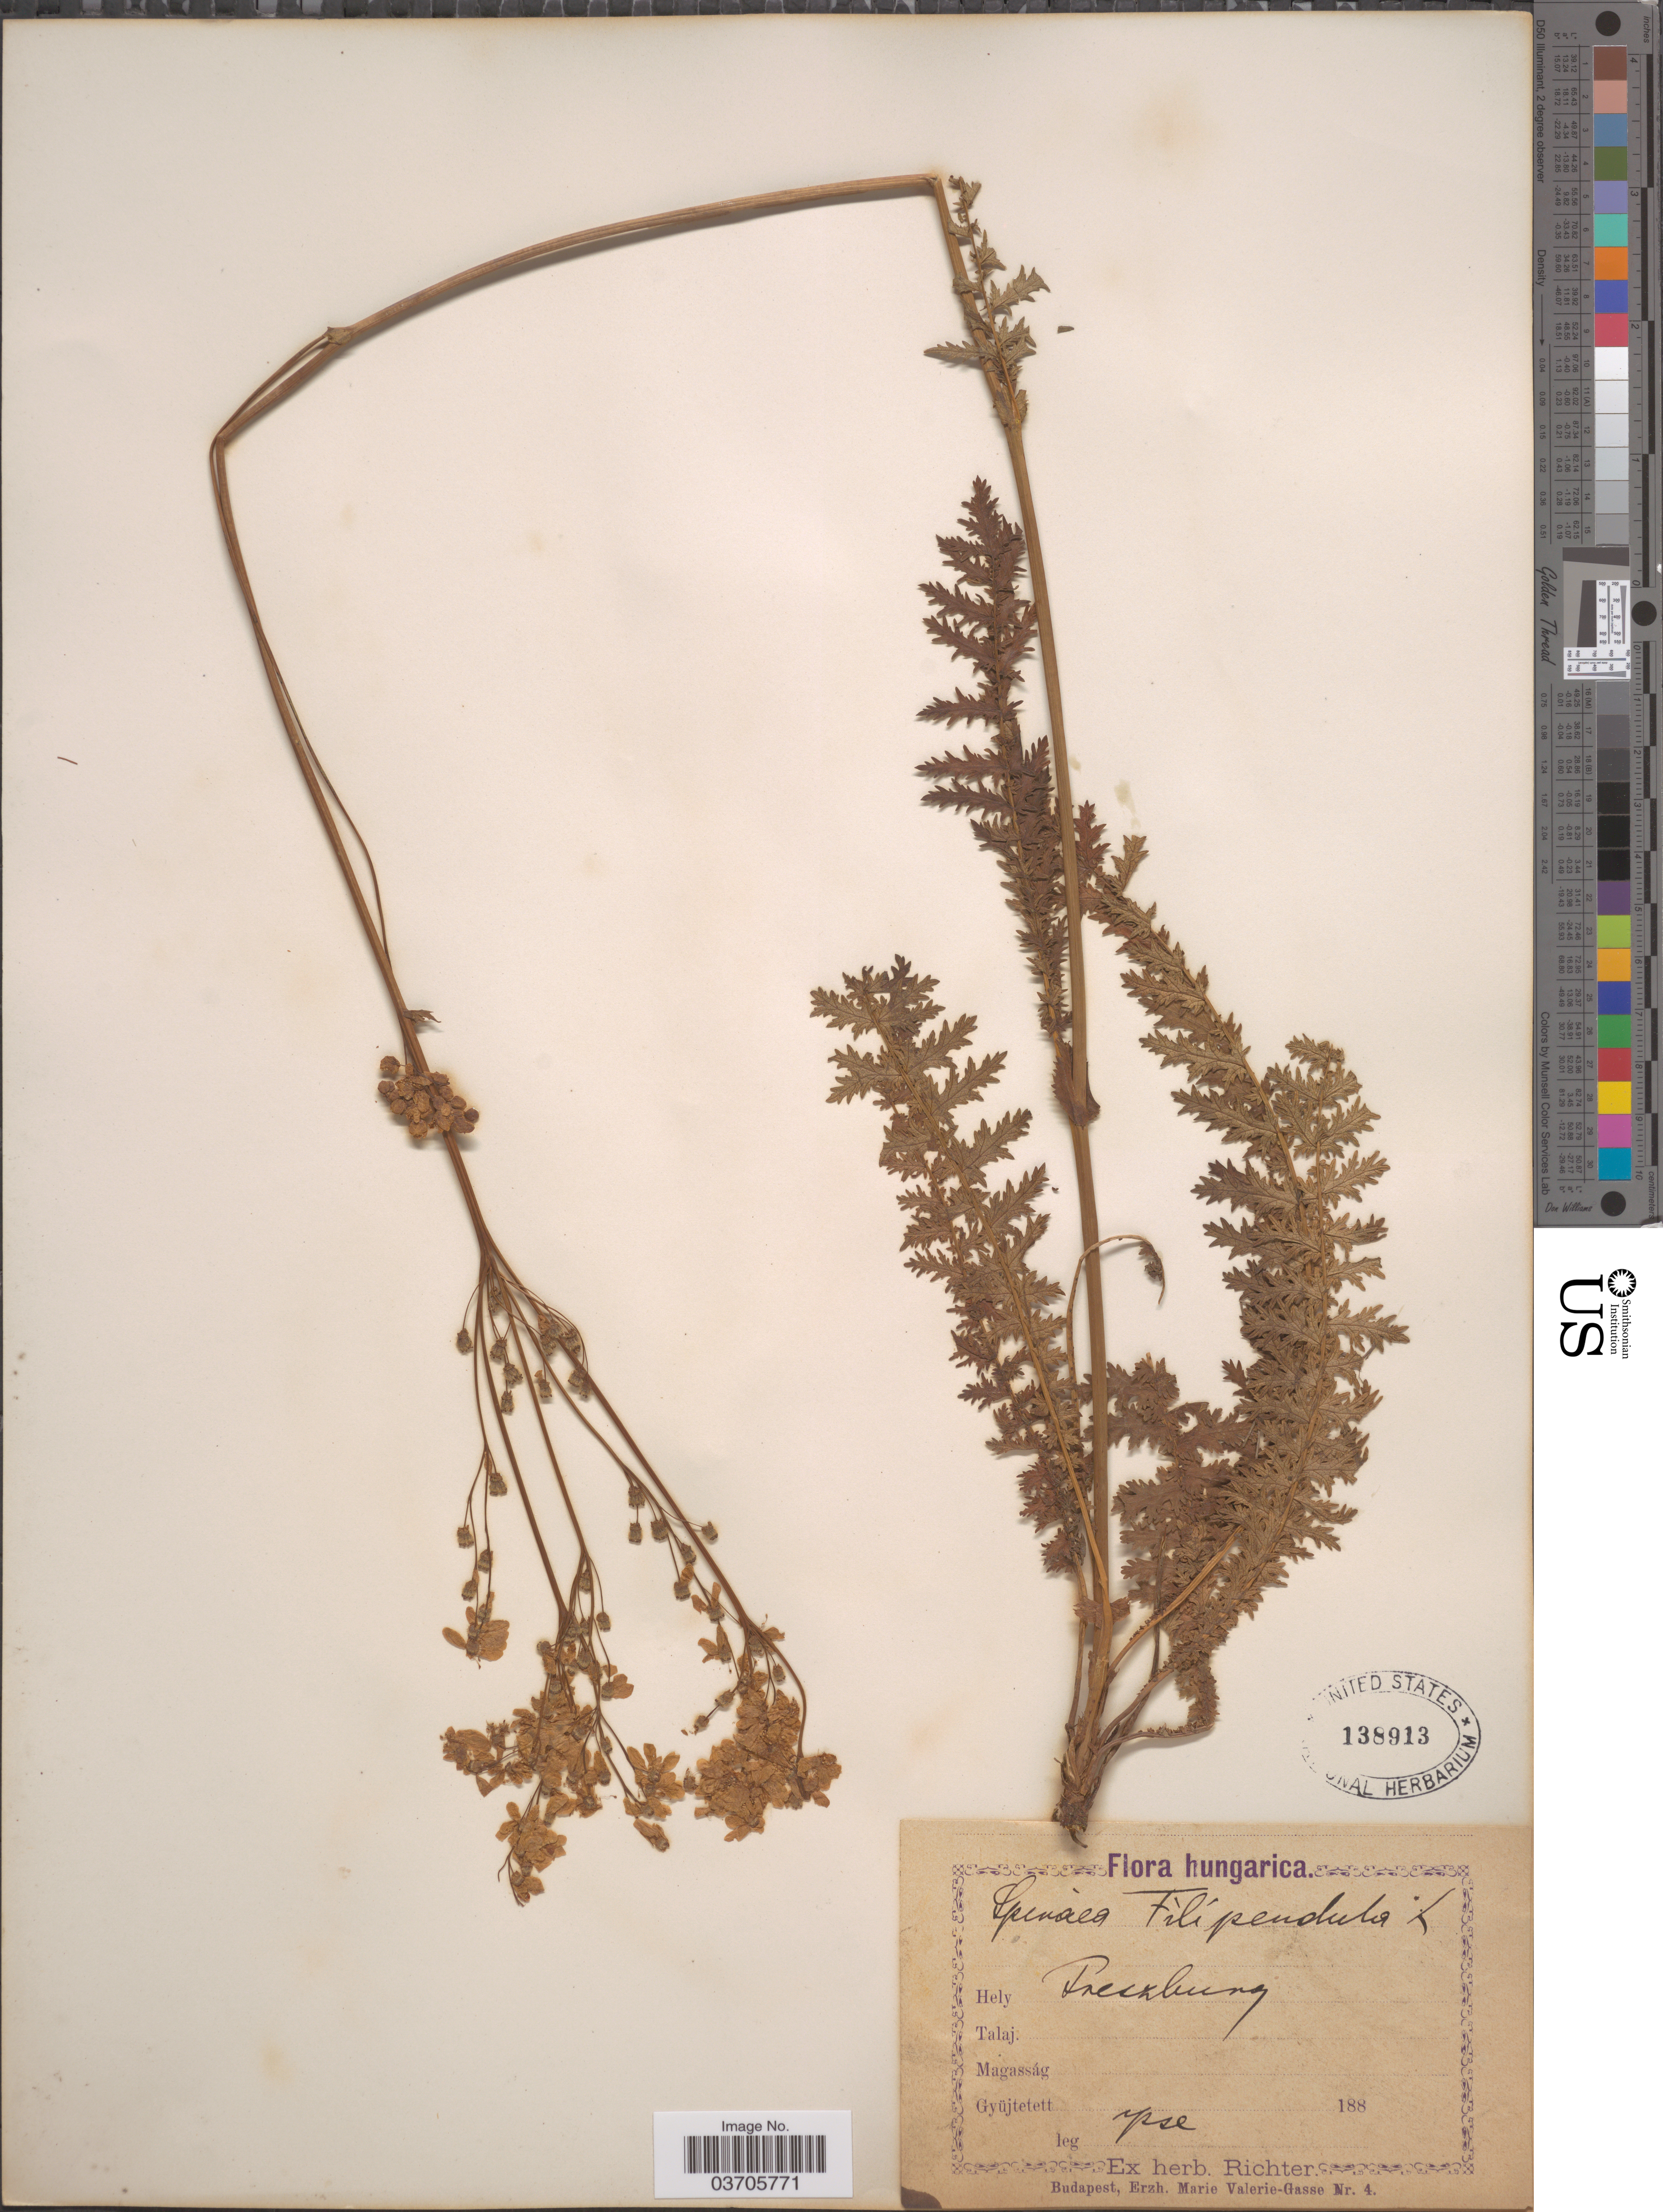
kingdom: Plantae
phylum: Tracheophyta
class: Magnoliopsida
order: Rosales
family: Rosaceae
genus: Filipendula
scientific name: Filipendula filipendula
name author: (L.) Voss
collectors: -- Richter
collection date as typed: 188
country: Hungary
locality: Preszbung [interpreted].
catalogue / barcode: US 138913